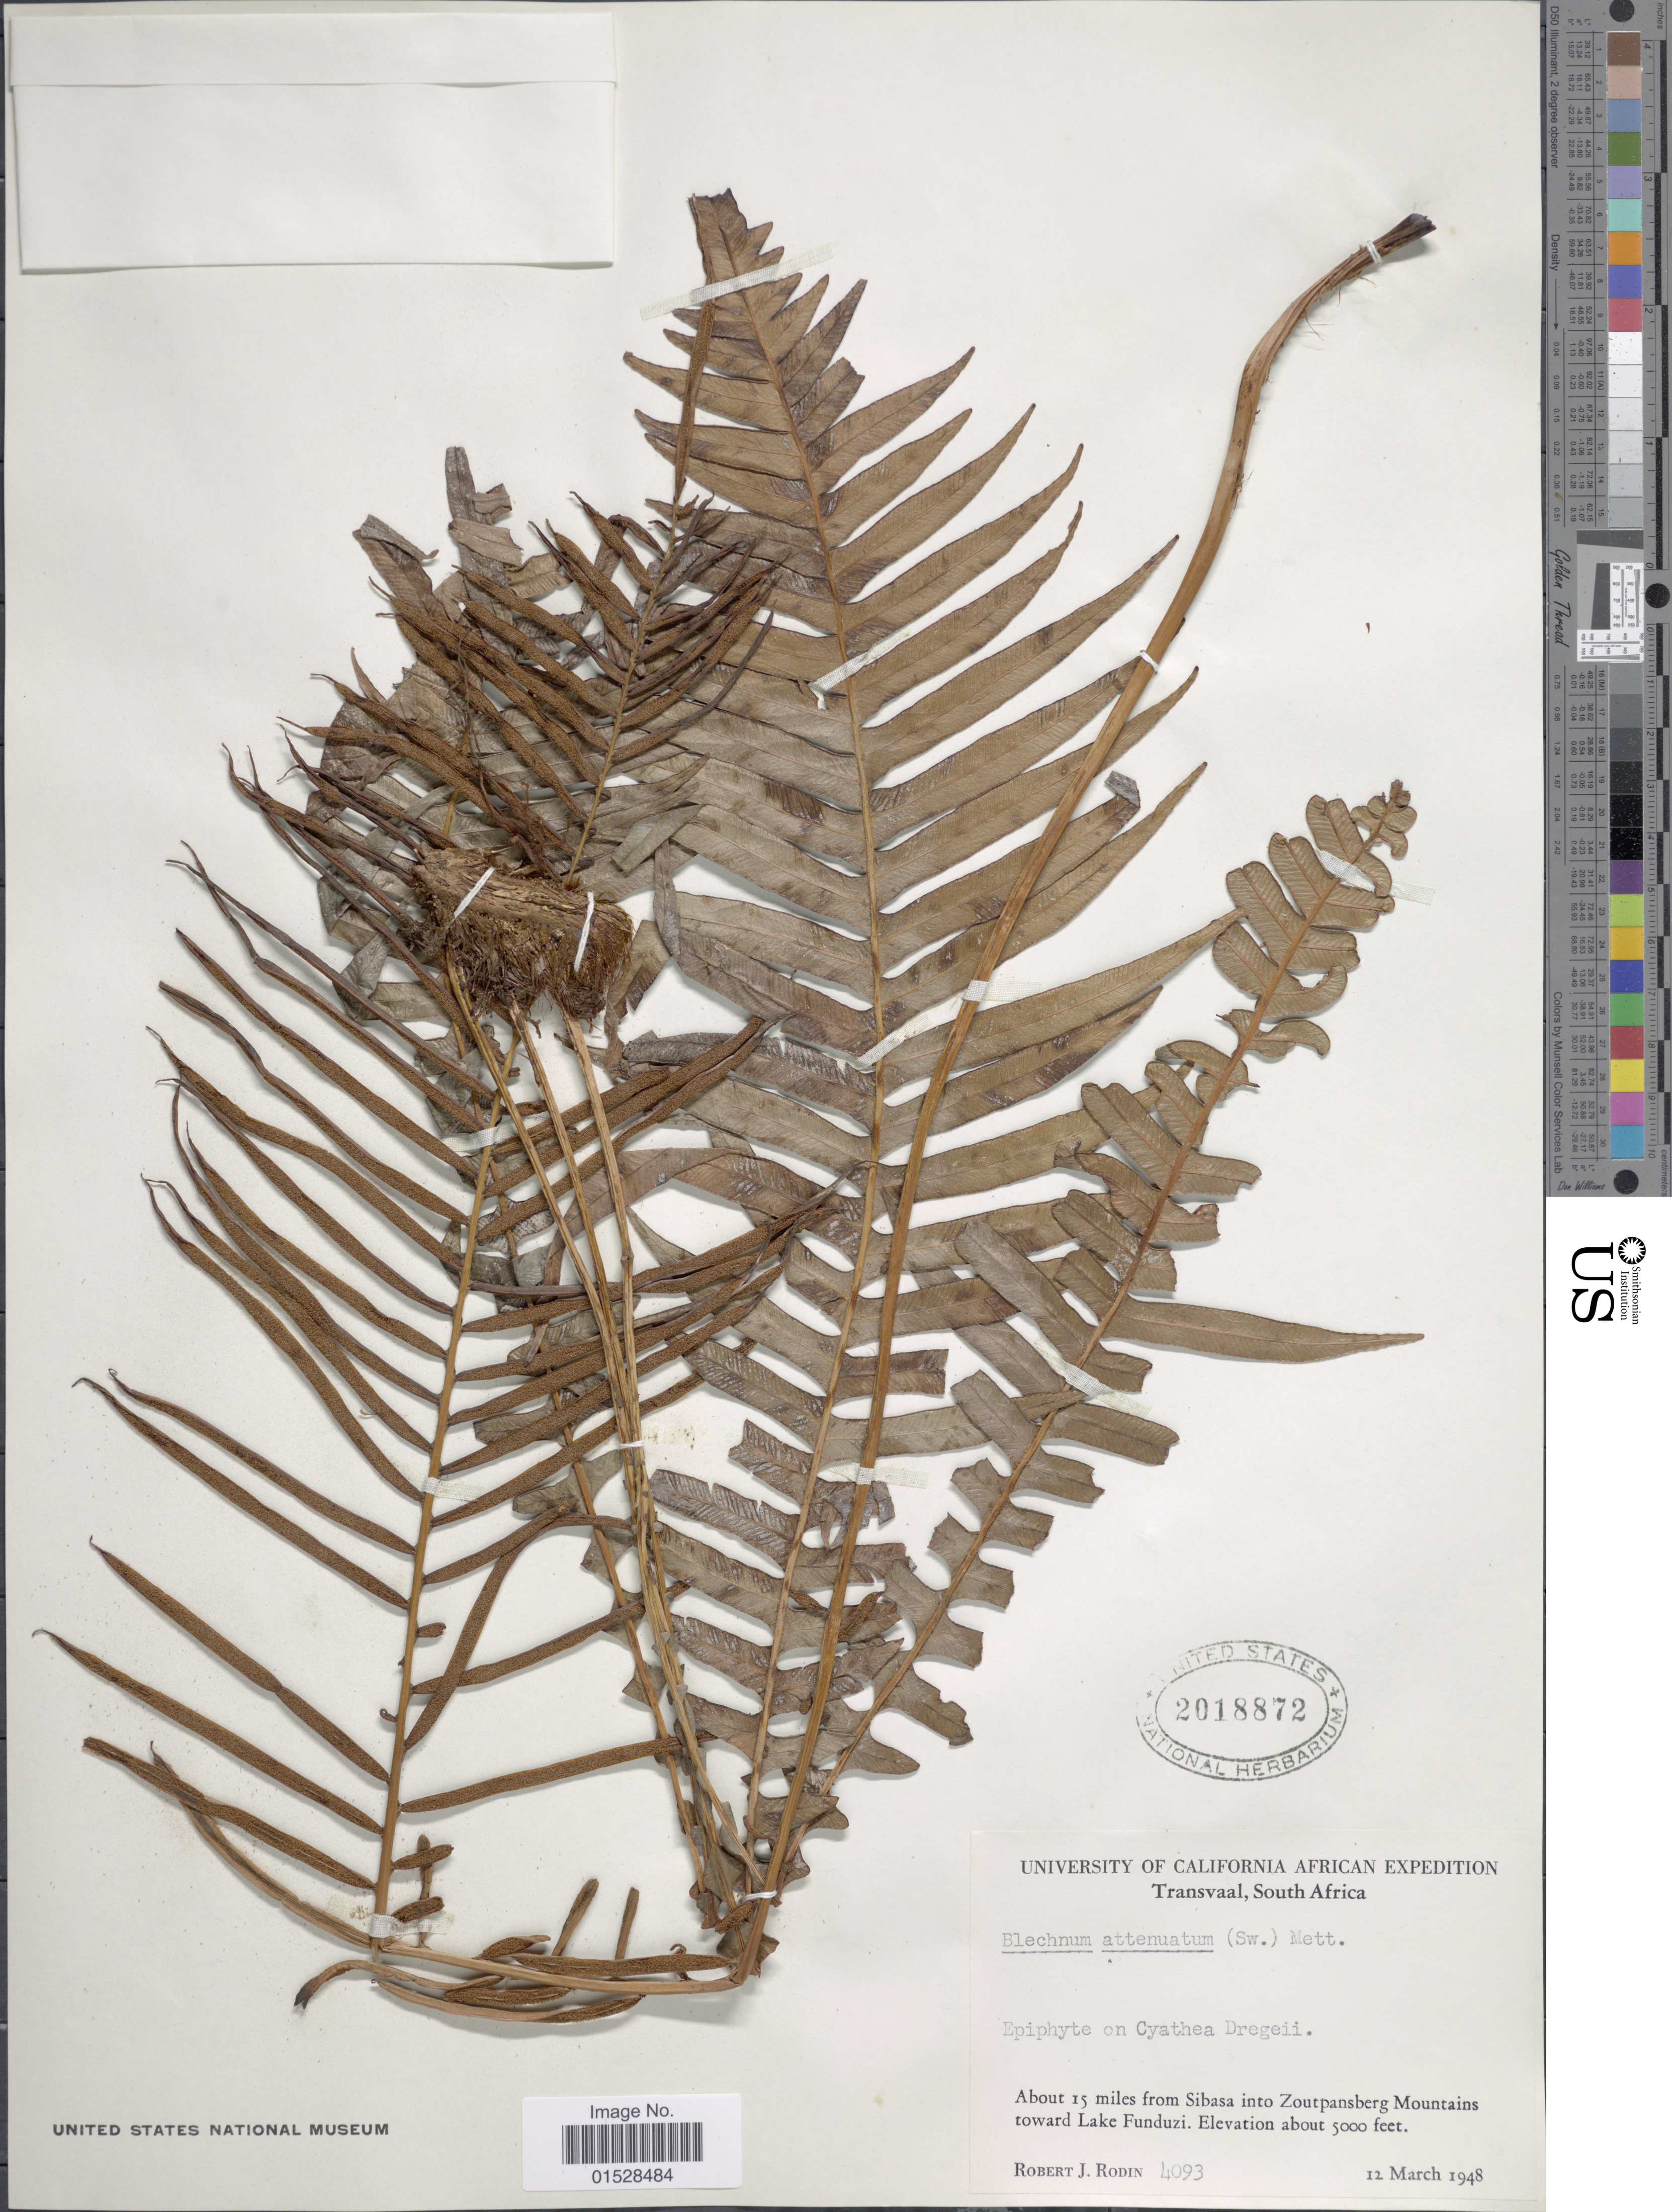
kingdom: Plantae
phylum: Tracheophyta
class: Polypodiopsida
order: Polypodiales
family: Blechnaceae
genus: Lomaridium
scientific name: Lomaridium attenuatum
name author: (Sw.) Gasper & V.A.O. Dittrich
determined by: Vazquez, R.; Molino, S.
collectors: R. J. Rodin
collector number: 4093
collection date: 1948-03-12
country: South Africa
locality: Transvaal, about 15 miles from Sibasa into Zoutpansberg Mountains toward Lake Funduzi.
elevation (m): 1524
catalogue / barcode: US 2018872